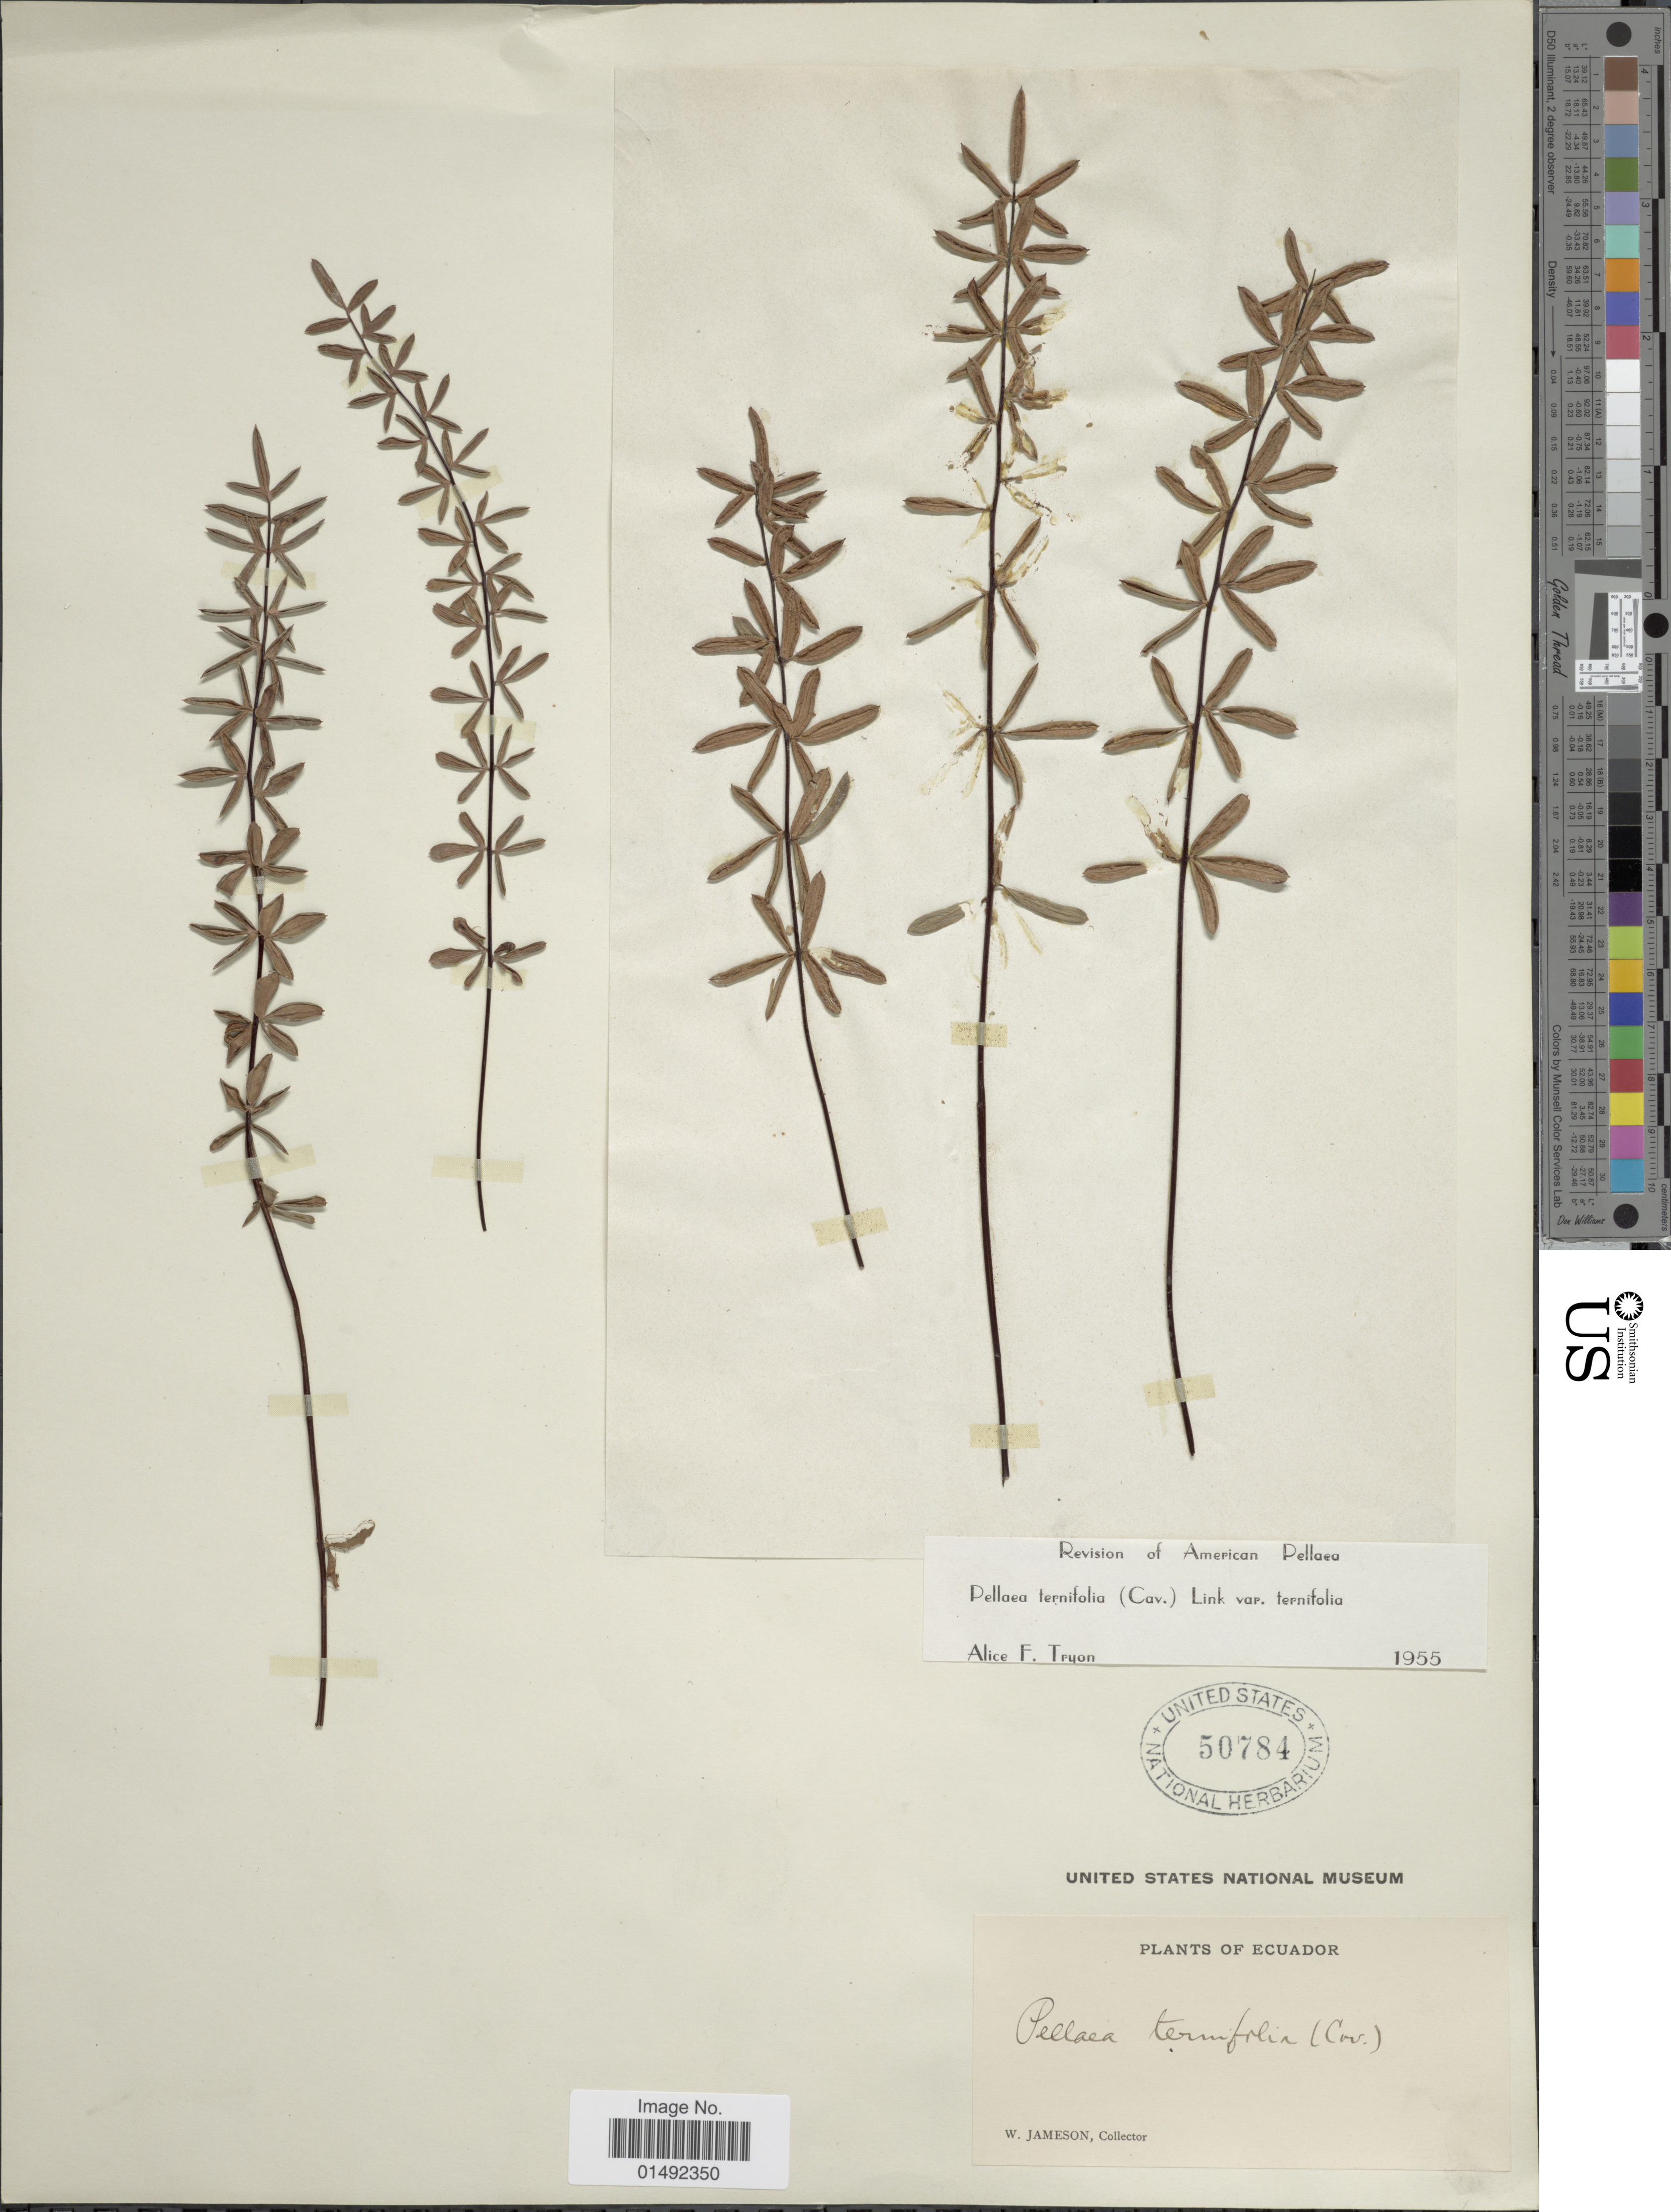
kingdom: Plantae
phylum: Tracheophyta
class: Polypodiopsida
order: Polypodiales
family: Pteridaceae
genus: Pellaea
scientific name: Pellaea ternifolia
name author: (Cav.) Link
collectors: W. Jameson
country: Ecuador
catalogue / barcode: US 50784